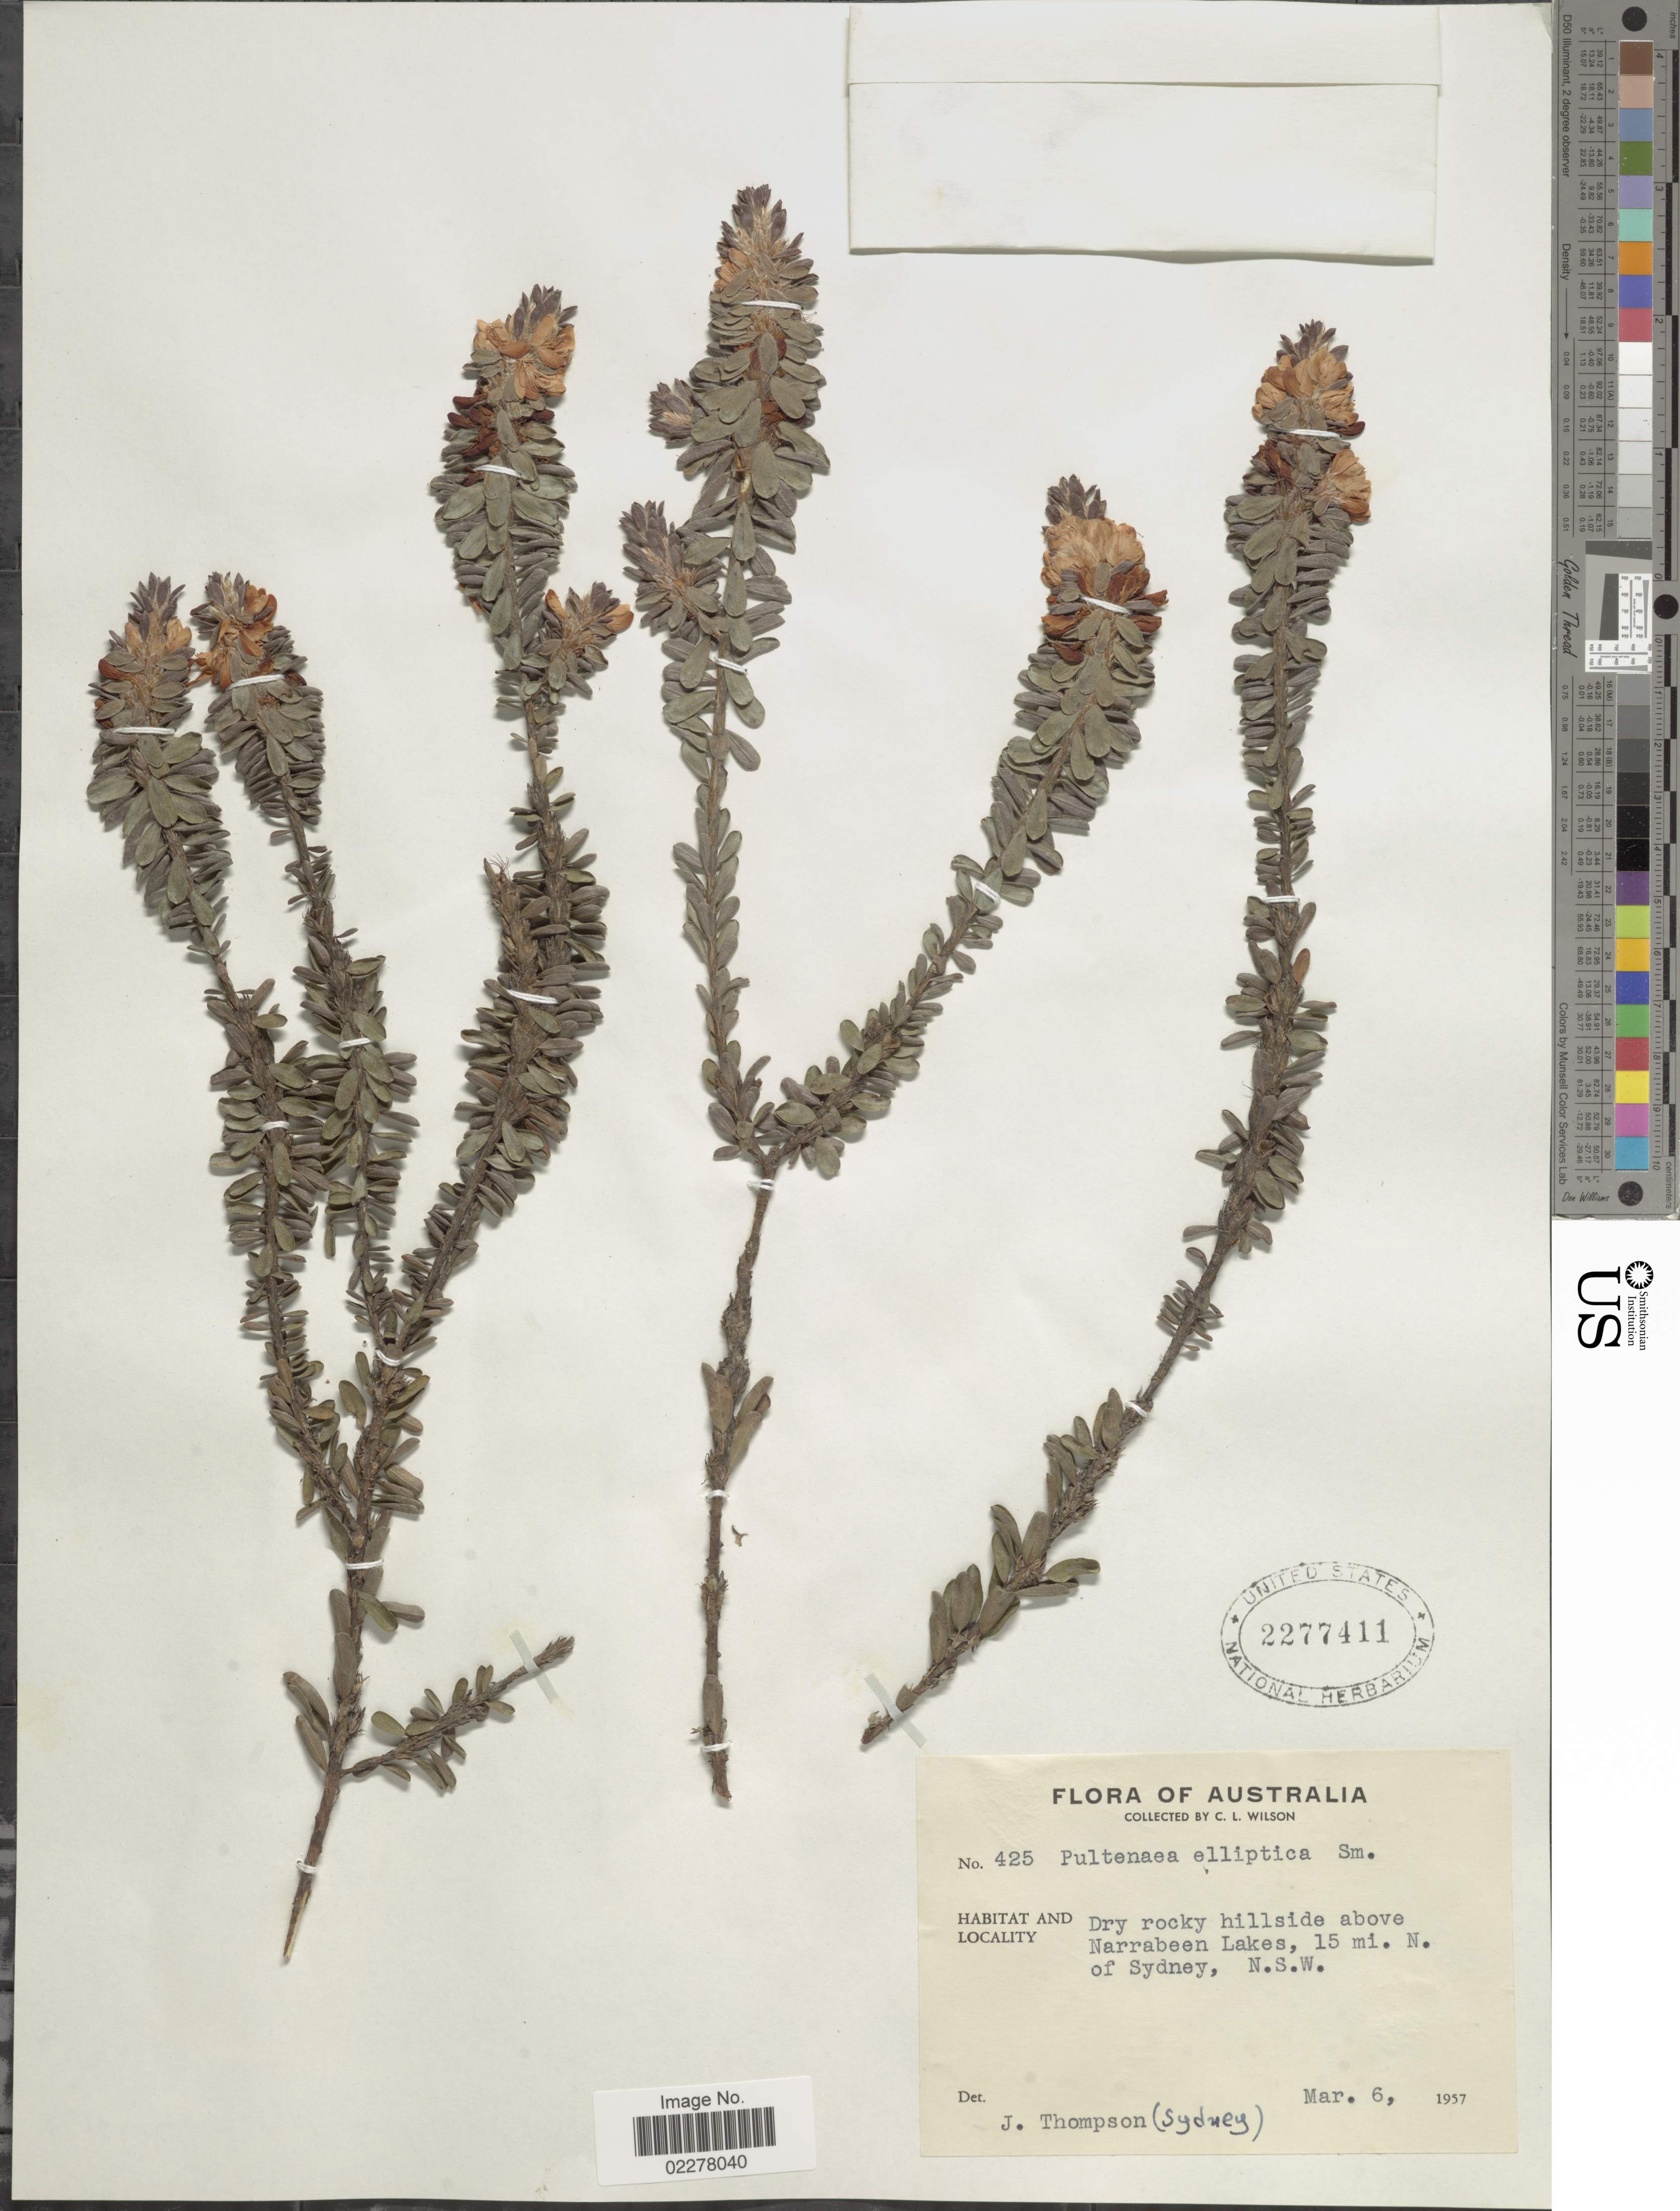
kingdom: Plantae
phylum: Tracheophyta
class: Magnoliopsida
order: Fabales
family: Fabaceae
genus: Pultenaea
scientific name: Pultenaea tuberculata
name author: Pers.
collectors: C. L. Wilson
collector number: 425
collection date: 1957-03-06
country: Australia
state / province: New South Wales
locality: Dry rocky hillside above Narrabeen Lakes, 15 mi. N. of Sydney, N.S.W.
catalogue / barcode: US 2277411